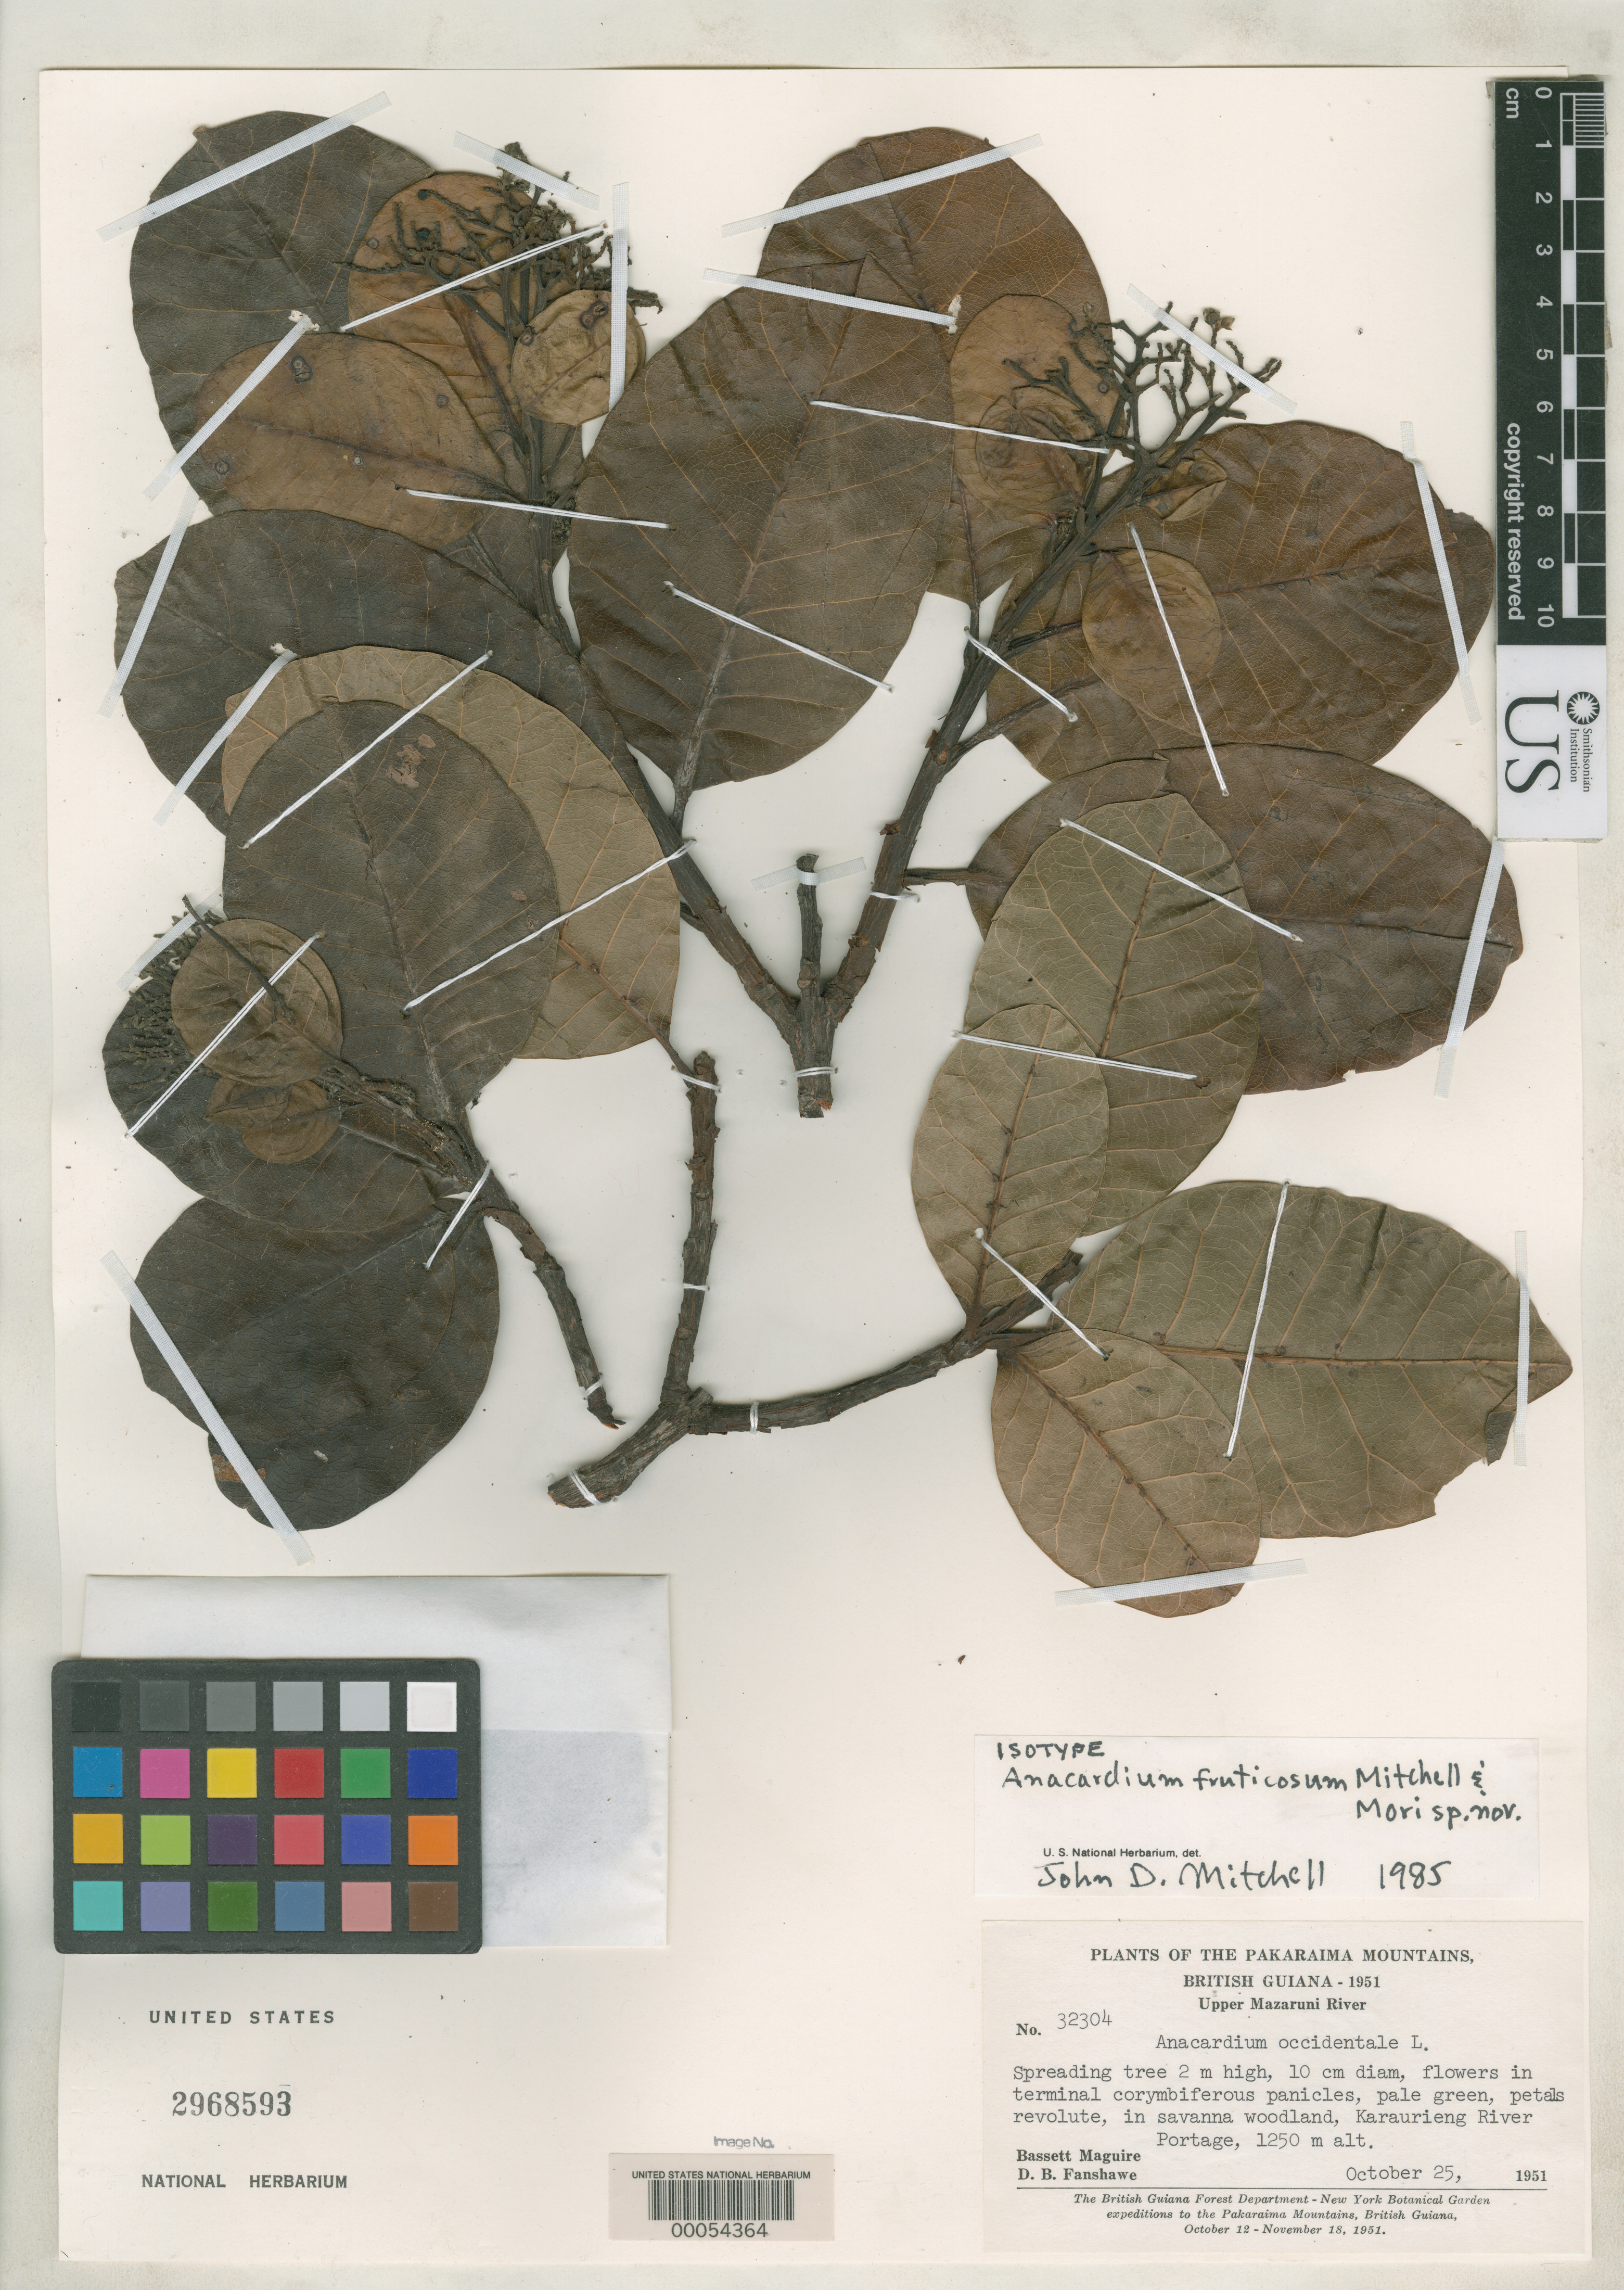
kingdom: Plantae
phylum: Tracheophyta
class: Magnoliopsida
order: Sapindales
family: Anacardiaceae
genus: Anacardium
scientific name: Anacardium fruticosum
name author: J.D. Mitch. & S.A. Mori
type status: Isotype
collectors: B. Maguire & D. B. Fanshawe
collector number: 32304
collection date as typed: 25 Oct 1951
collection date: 1951-10-25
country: Guyana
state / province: Mazaruni / Potaro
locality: Karaurieng River Portage.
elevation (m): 1250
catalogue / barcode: US 2968593